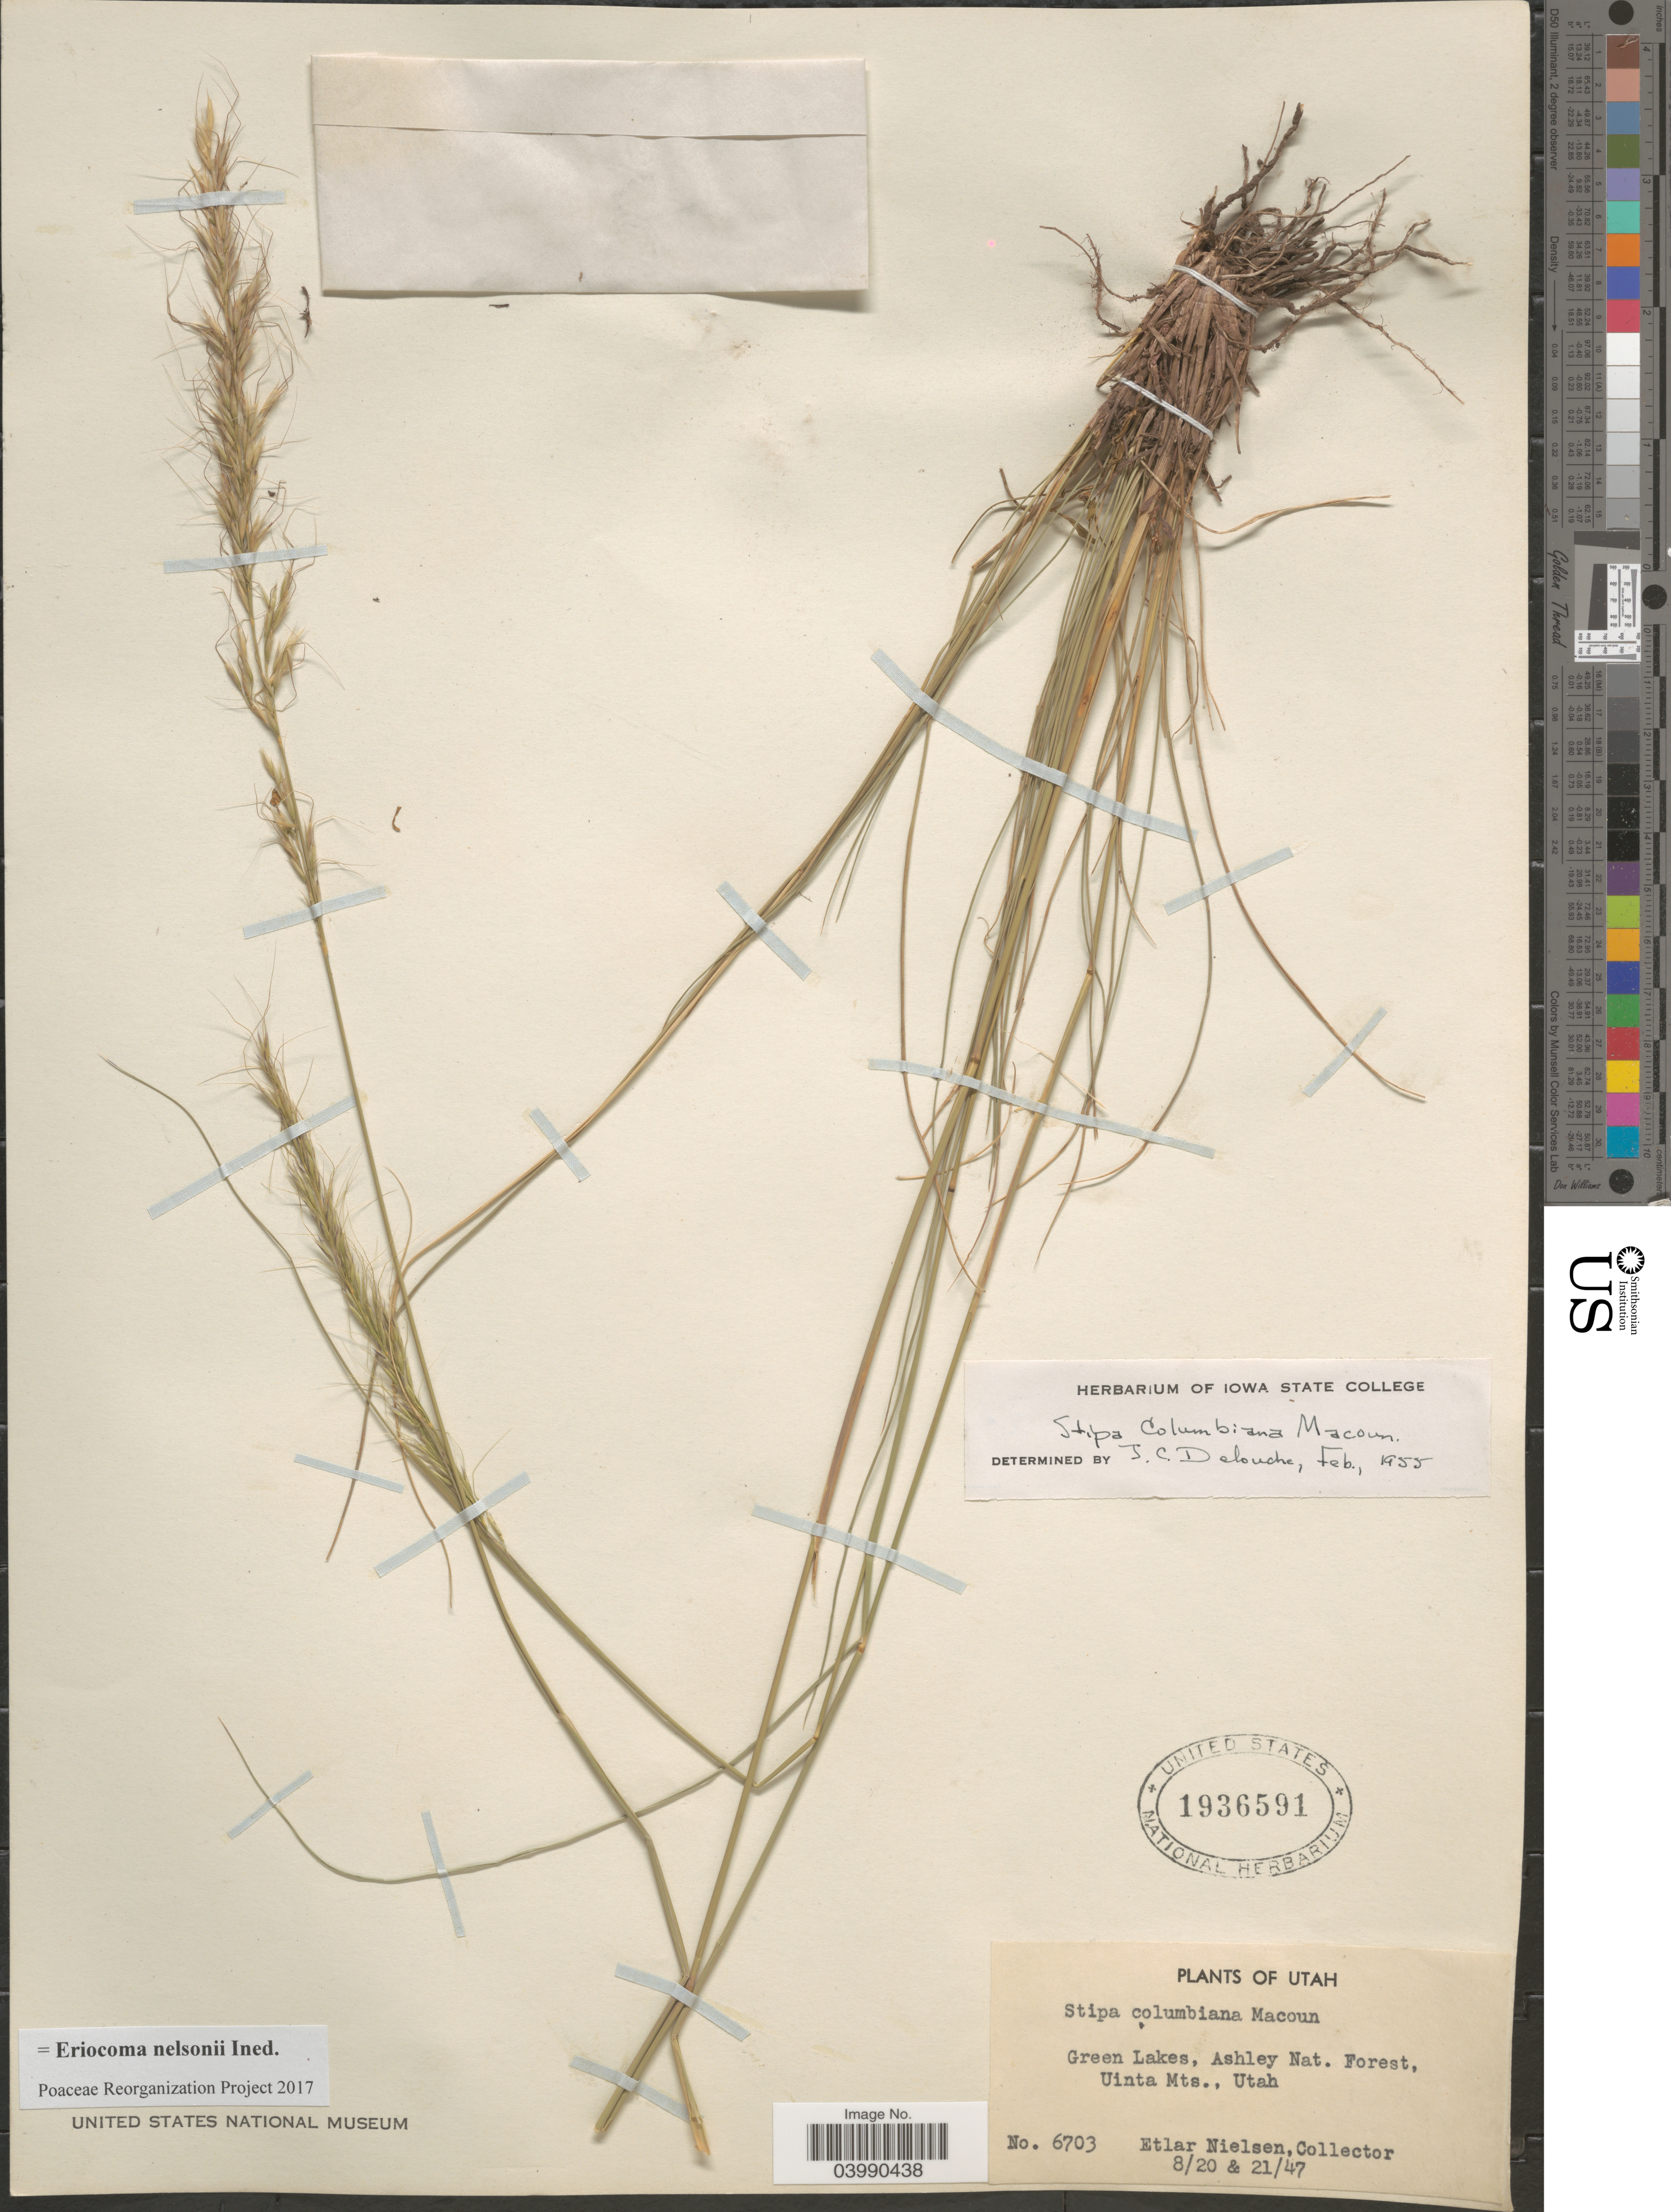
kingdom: Plantae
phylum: Tracheophyta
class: Liliopsida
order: Poales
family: Poaceae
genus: Eriocoma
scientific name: Eriocoma nelsonii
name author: (Scribn.) Romasch.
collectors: E. Nielsen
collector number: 6703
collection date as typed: Transcribed d/m/y: 20/8/47 to 21/8/47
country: United States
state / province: Utah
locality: Green Lakes, Ashley Nat. Forest, Uinta Mts.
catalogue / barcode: US 1936591